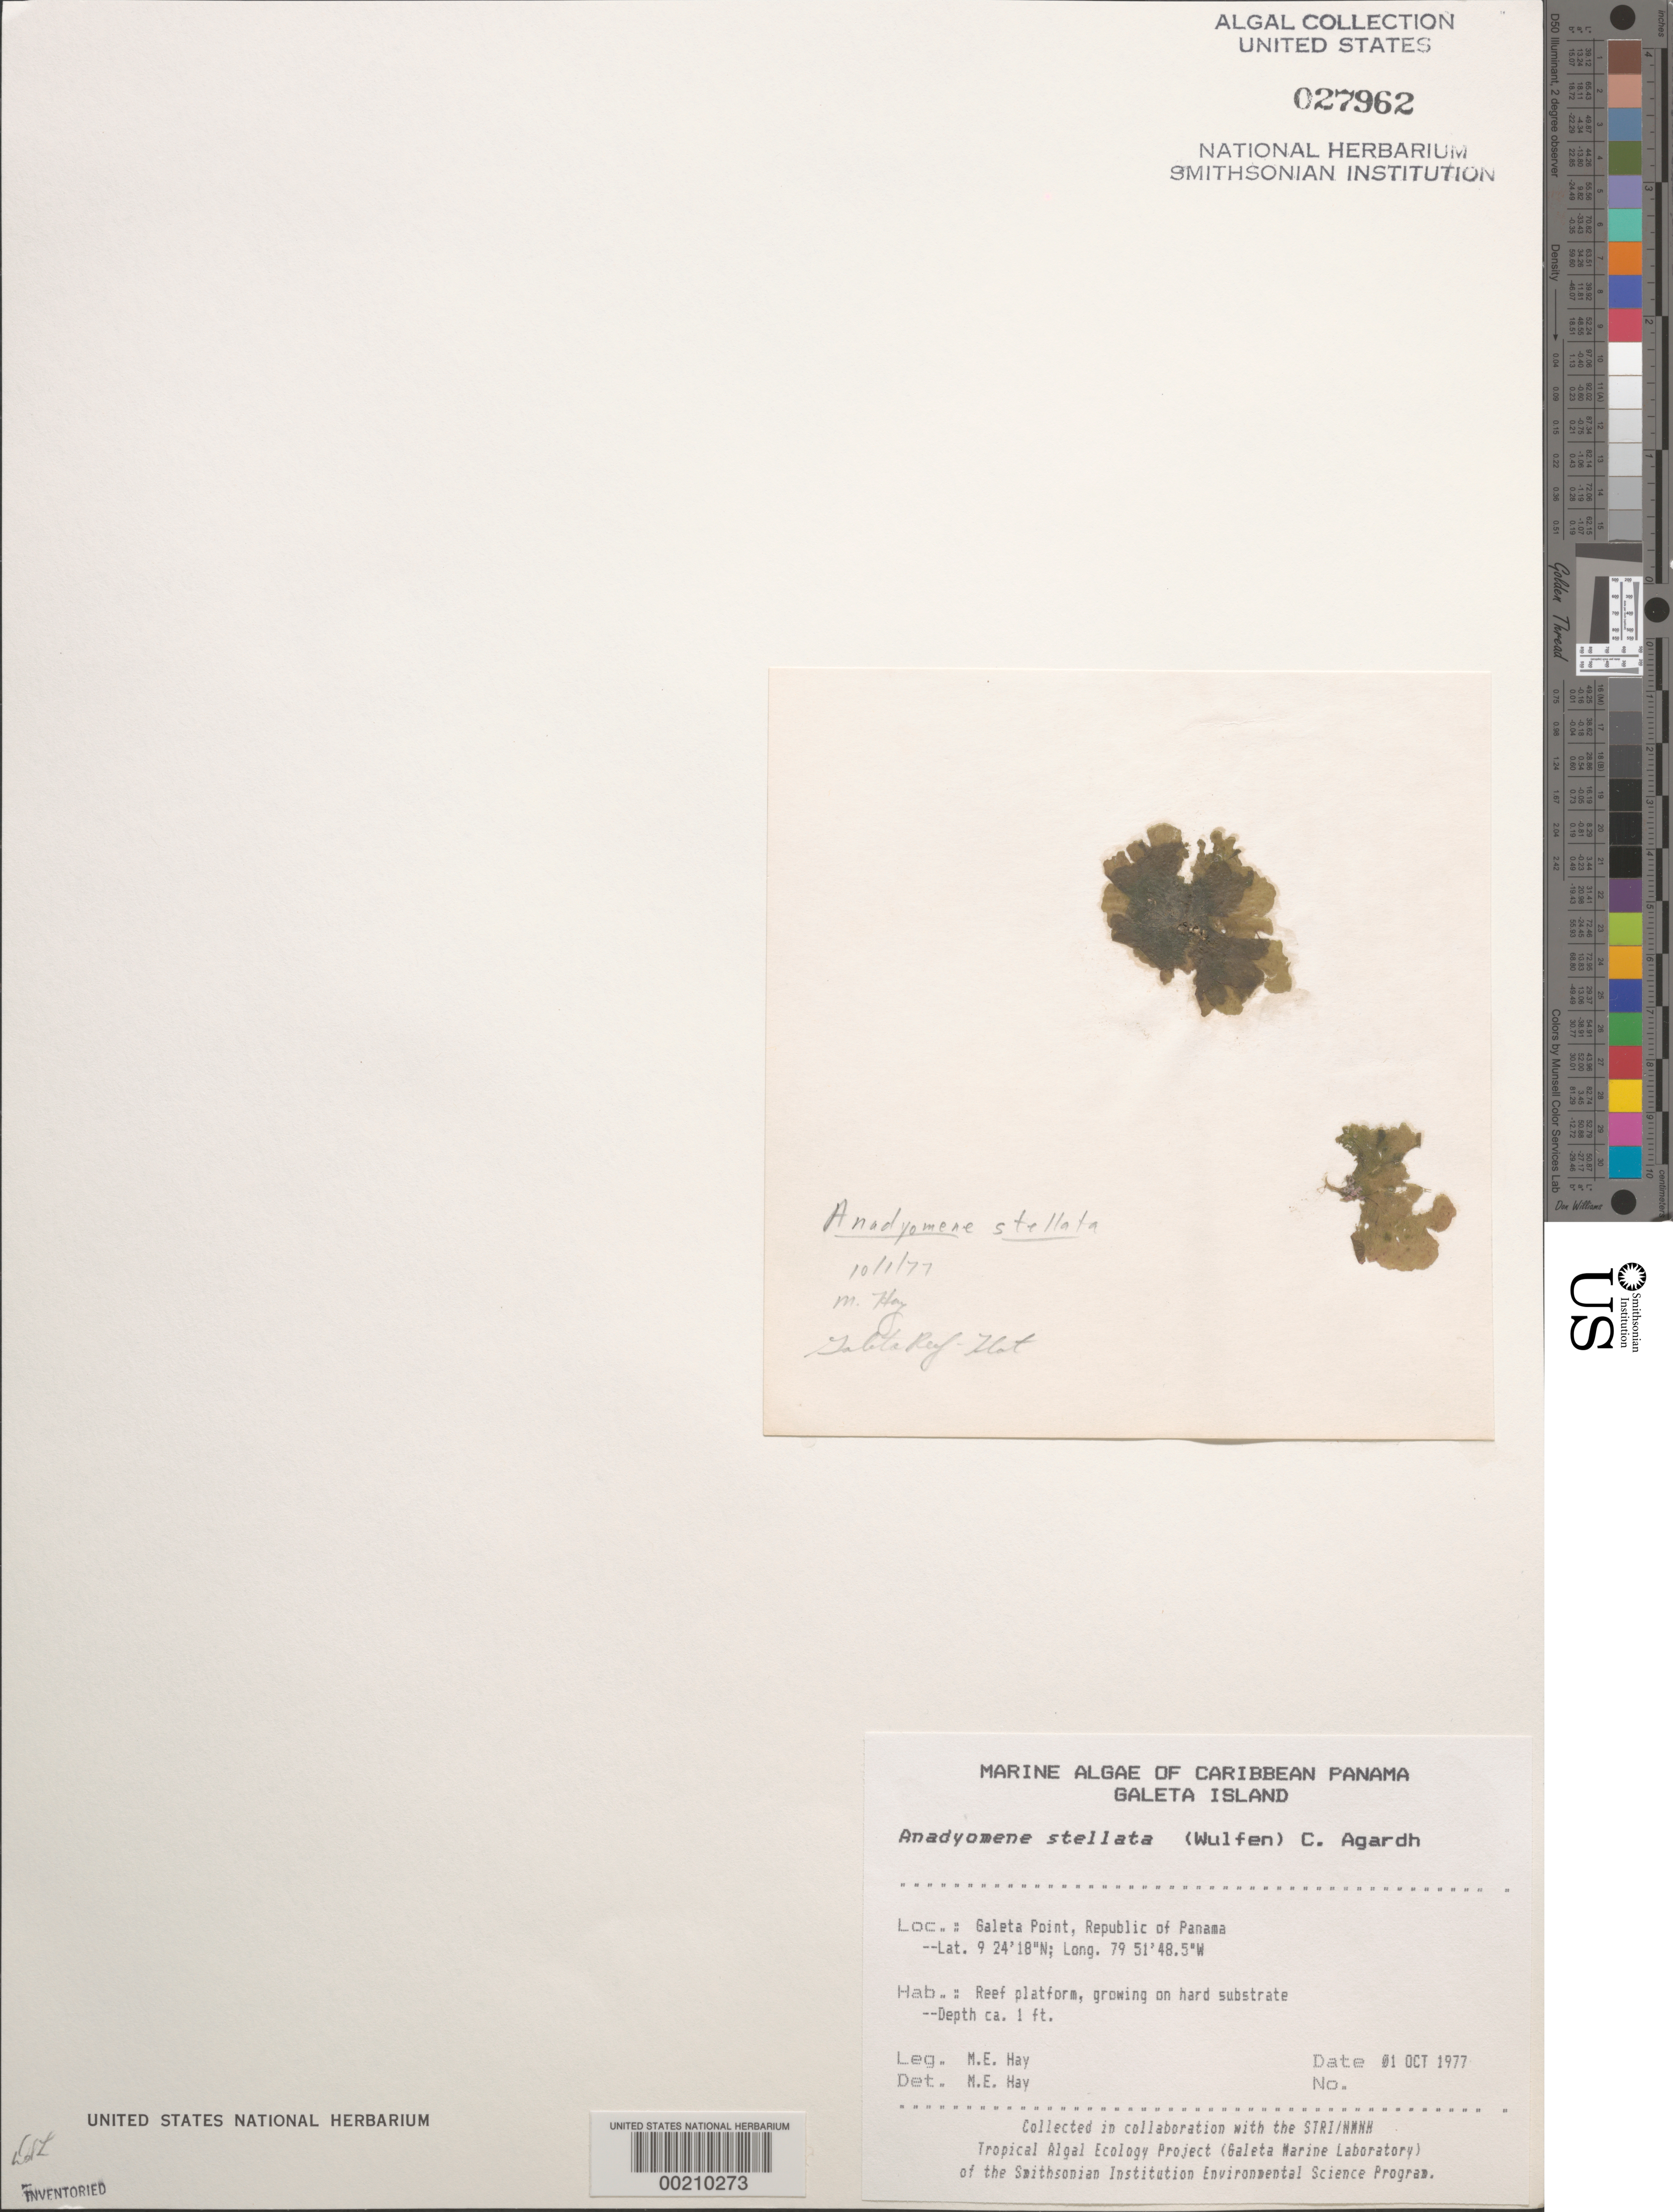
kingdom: Plantae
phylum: Chlorophyta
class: Ulvophyceae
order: Cladophorales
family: Anadyomenaceae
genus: Anadyomene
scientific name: Anadyomene stellata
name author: (Wulfen) C. Agardh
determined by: Hay, M. E.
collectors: M. E. Hay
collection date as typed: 01 Oct 1977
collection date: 1977-10-01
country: Panama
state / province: Colón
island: Galeta Island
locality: Galeta Point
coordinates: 9 24' 18" N, 79 51' 48.5" W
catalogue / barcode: US 27962